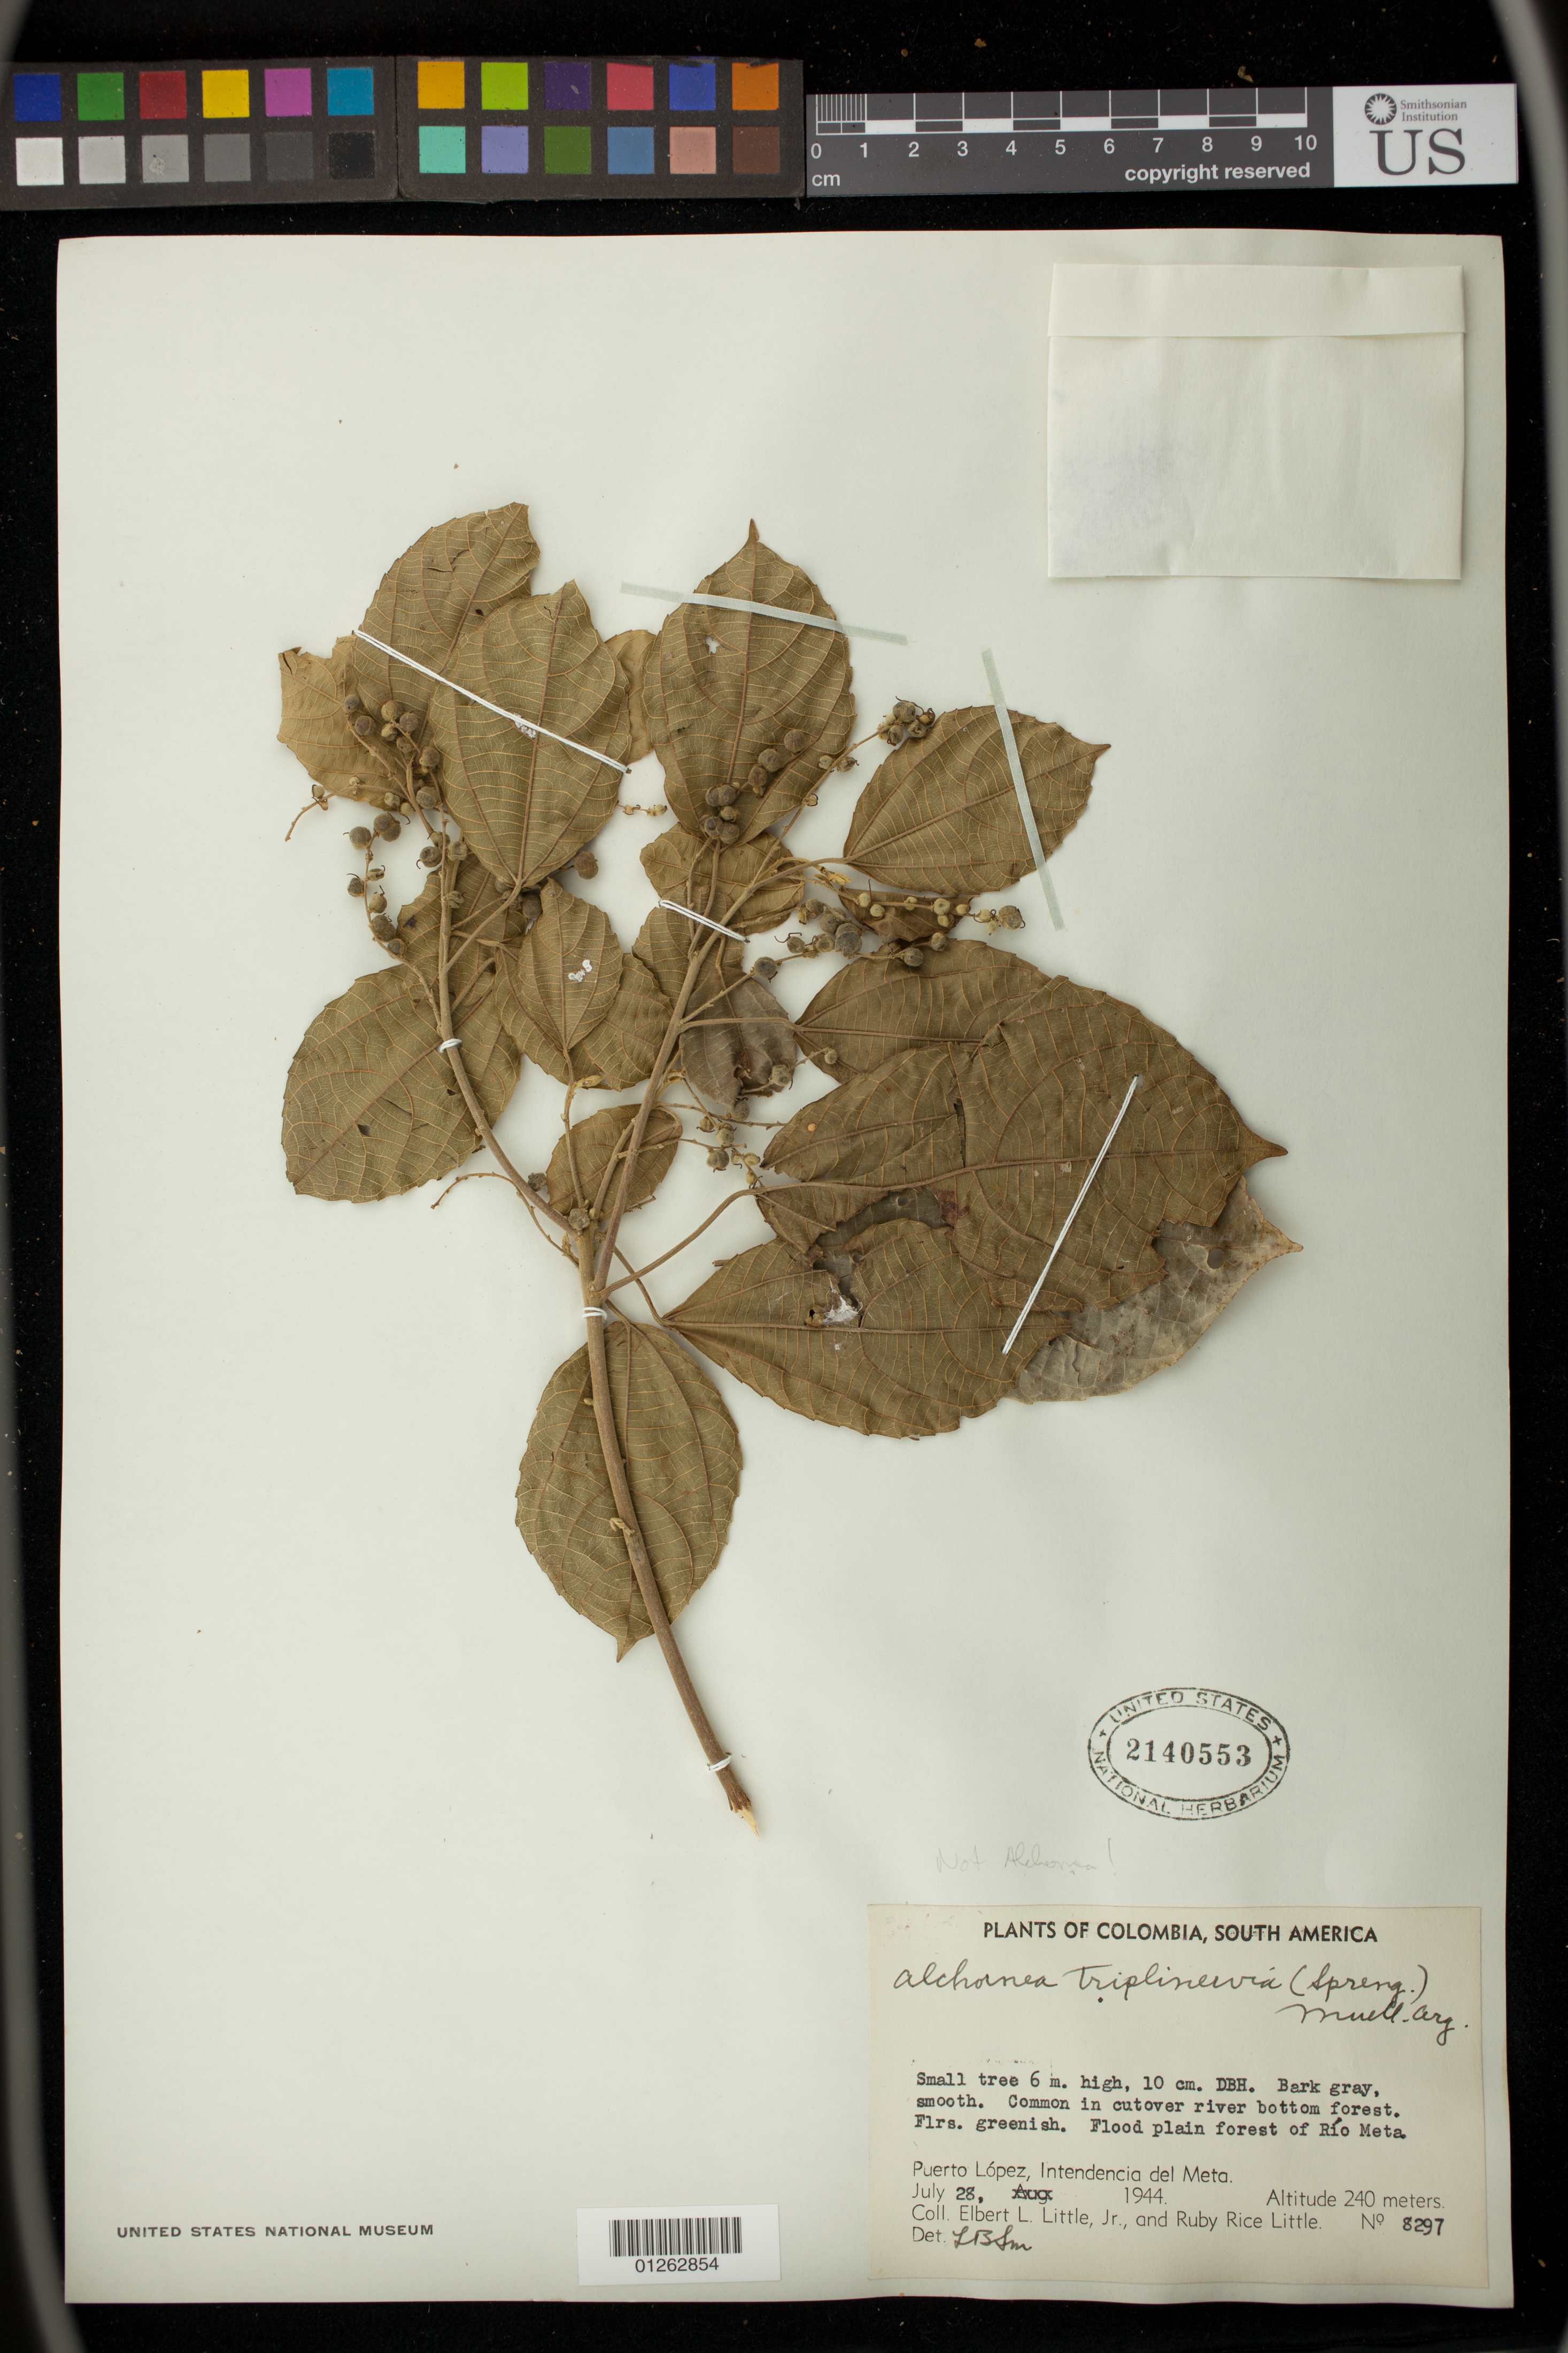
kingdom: Plantae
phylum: Tracheophyta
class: Magnoliopsida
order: Malpighiales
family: Euphorbiaceae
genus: Alchornea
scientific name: Alchornea triplinervia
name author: (Spreng.) Müll. Arg.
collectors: E. L. Little & R. R. Little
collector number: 8297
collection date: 1924-07-28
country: Colombia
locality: Puerto L=pez, Intendencia del Meta.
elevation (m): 240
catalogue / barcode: US 2140553